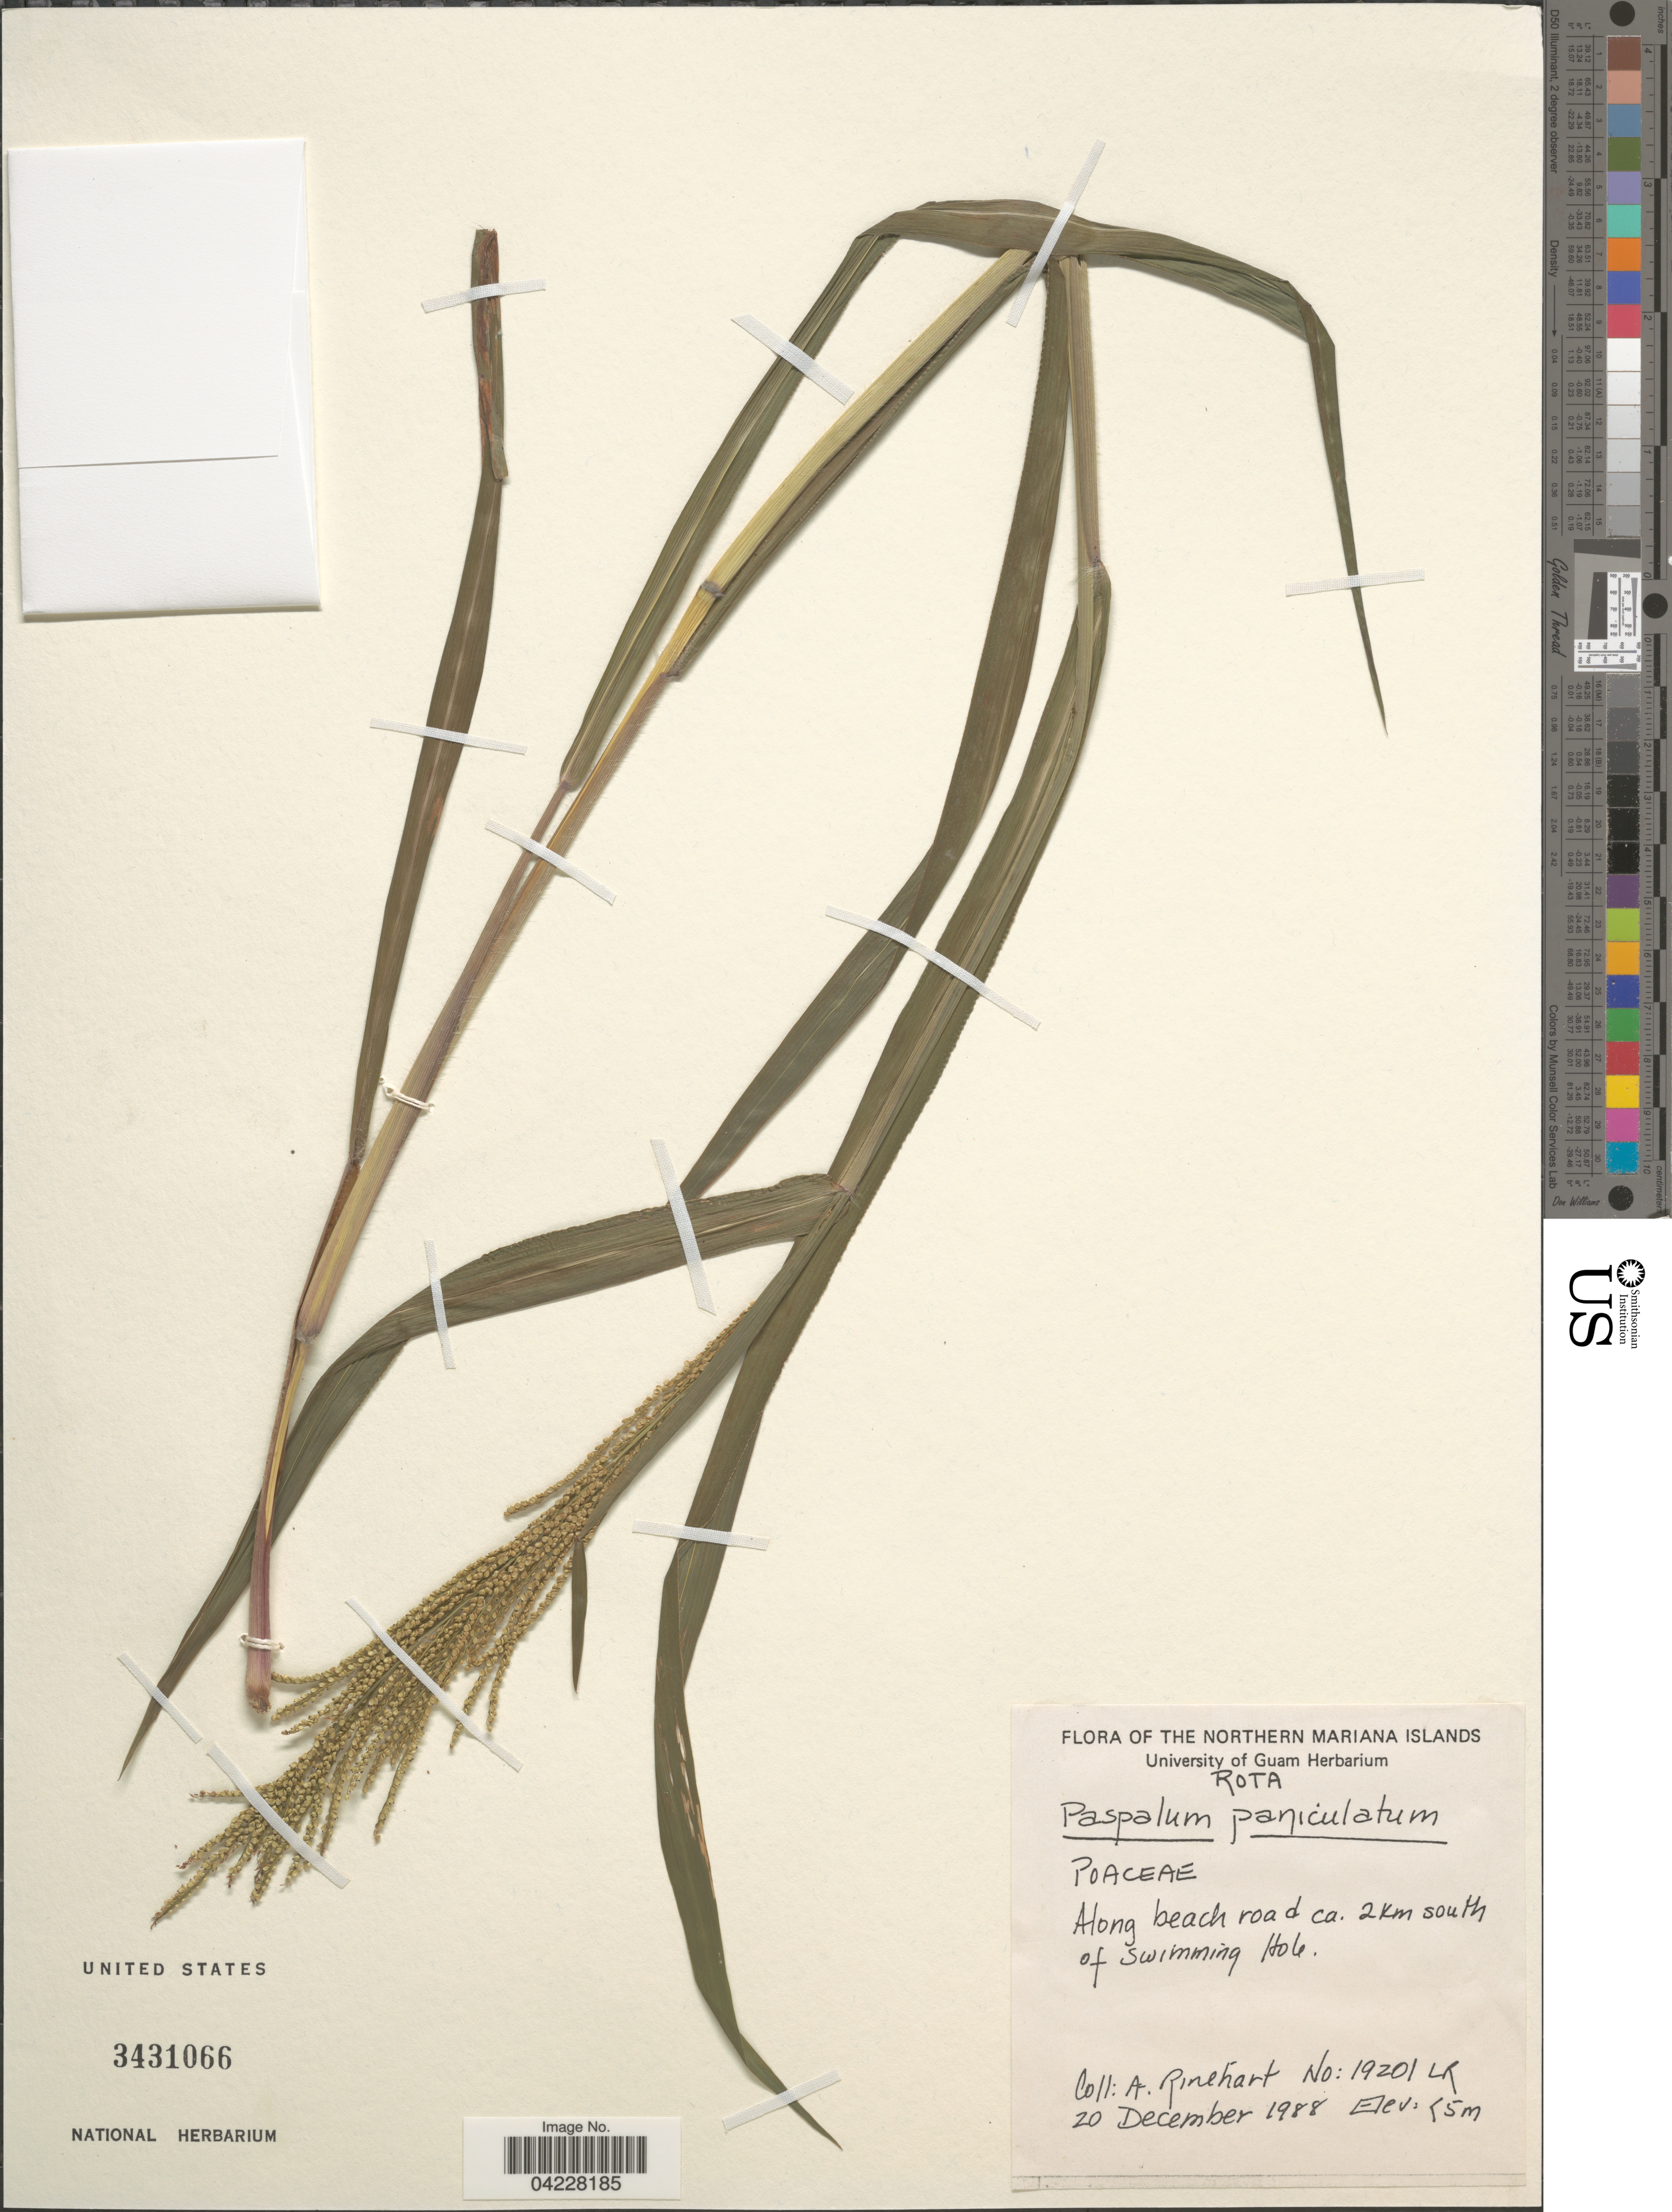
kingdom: Plantae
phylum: Tracheophyta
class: Liliopsida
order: Poales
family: Poaceae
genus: Paspalum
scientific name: Paspalum paniculatum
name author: L.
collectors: A. Rinehart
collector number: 19201LR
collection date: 1988-12-20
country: Northern Mariana Islands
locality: Rota. Along beach road ca. 2 Km south of swimming Hole.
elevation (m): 5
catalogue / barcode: US 3431066